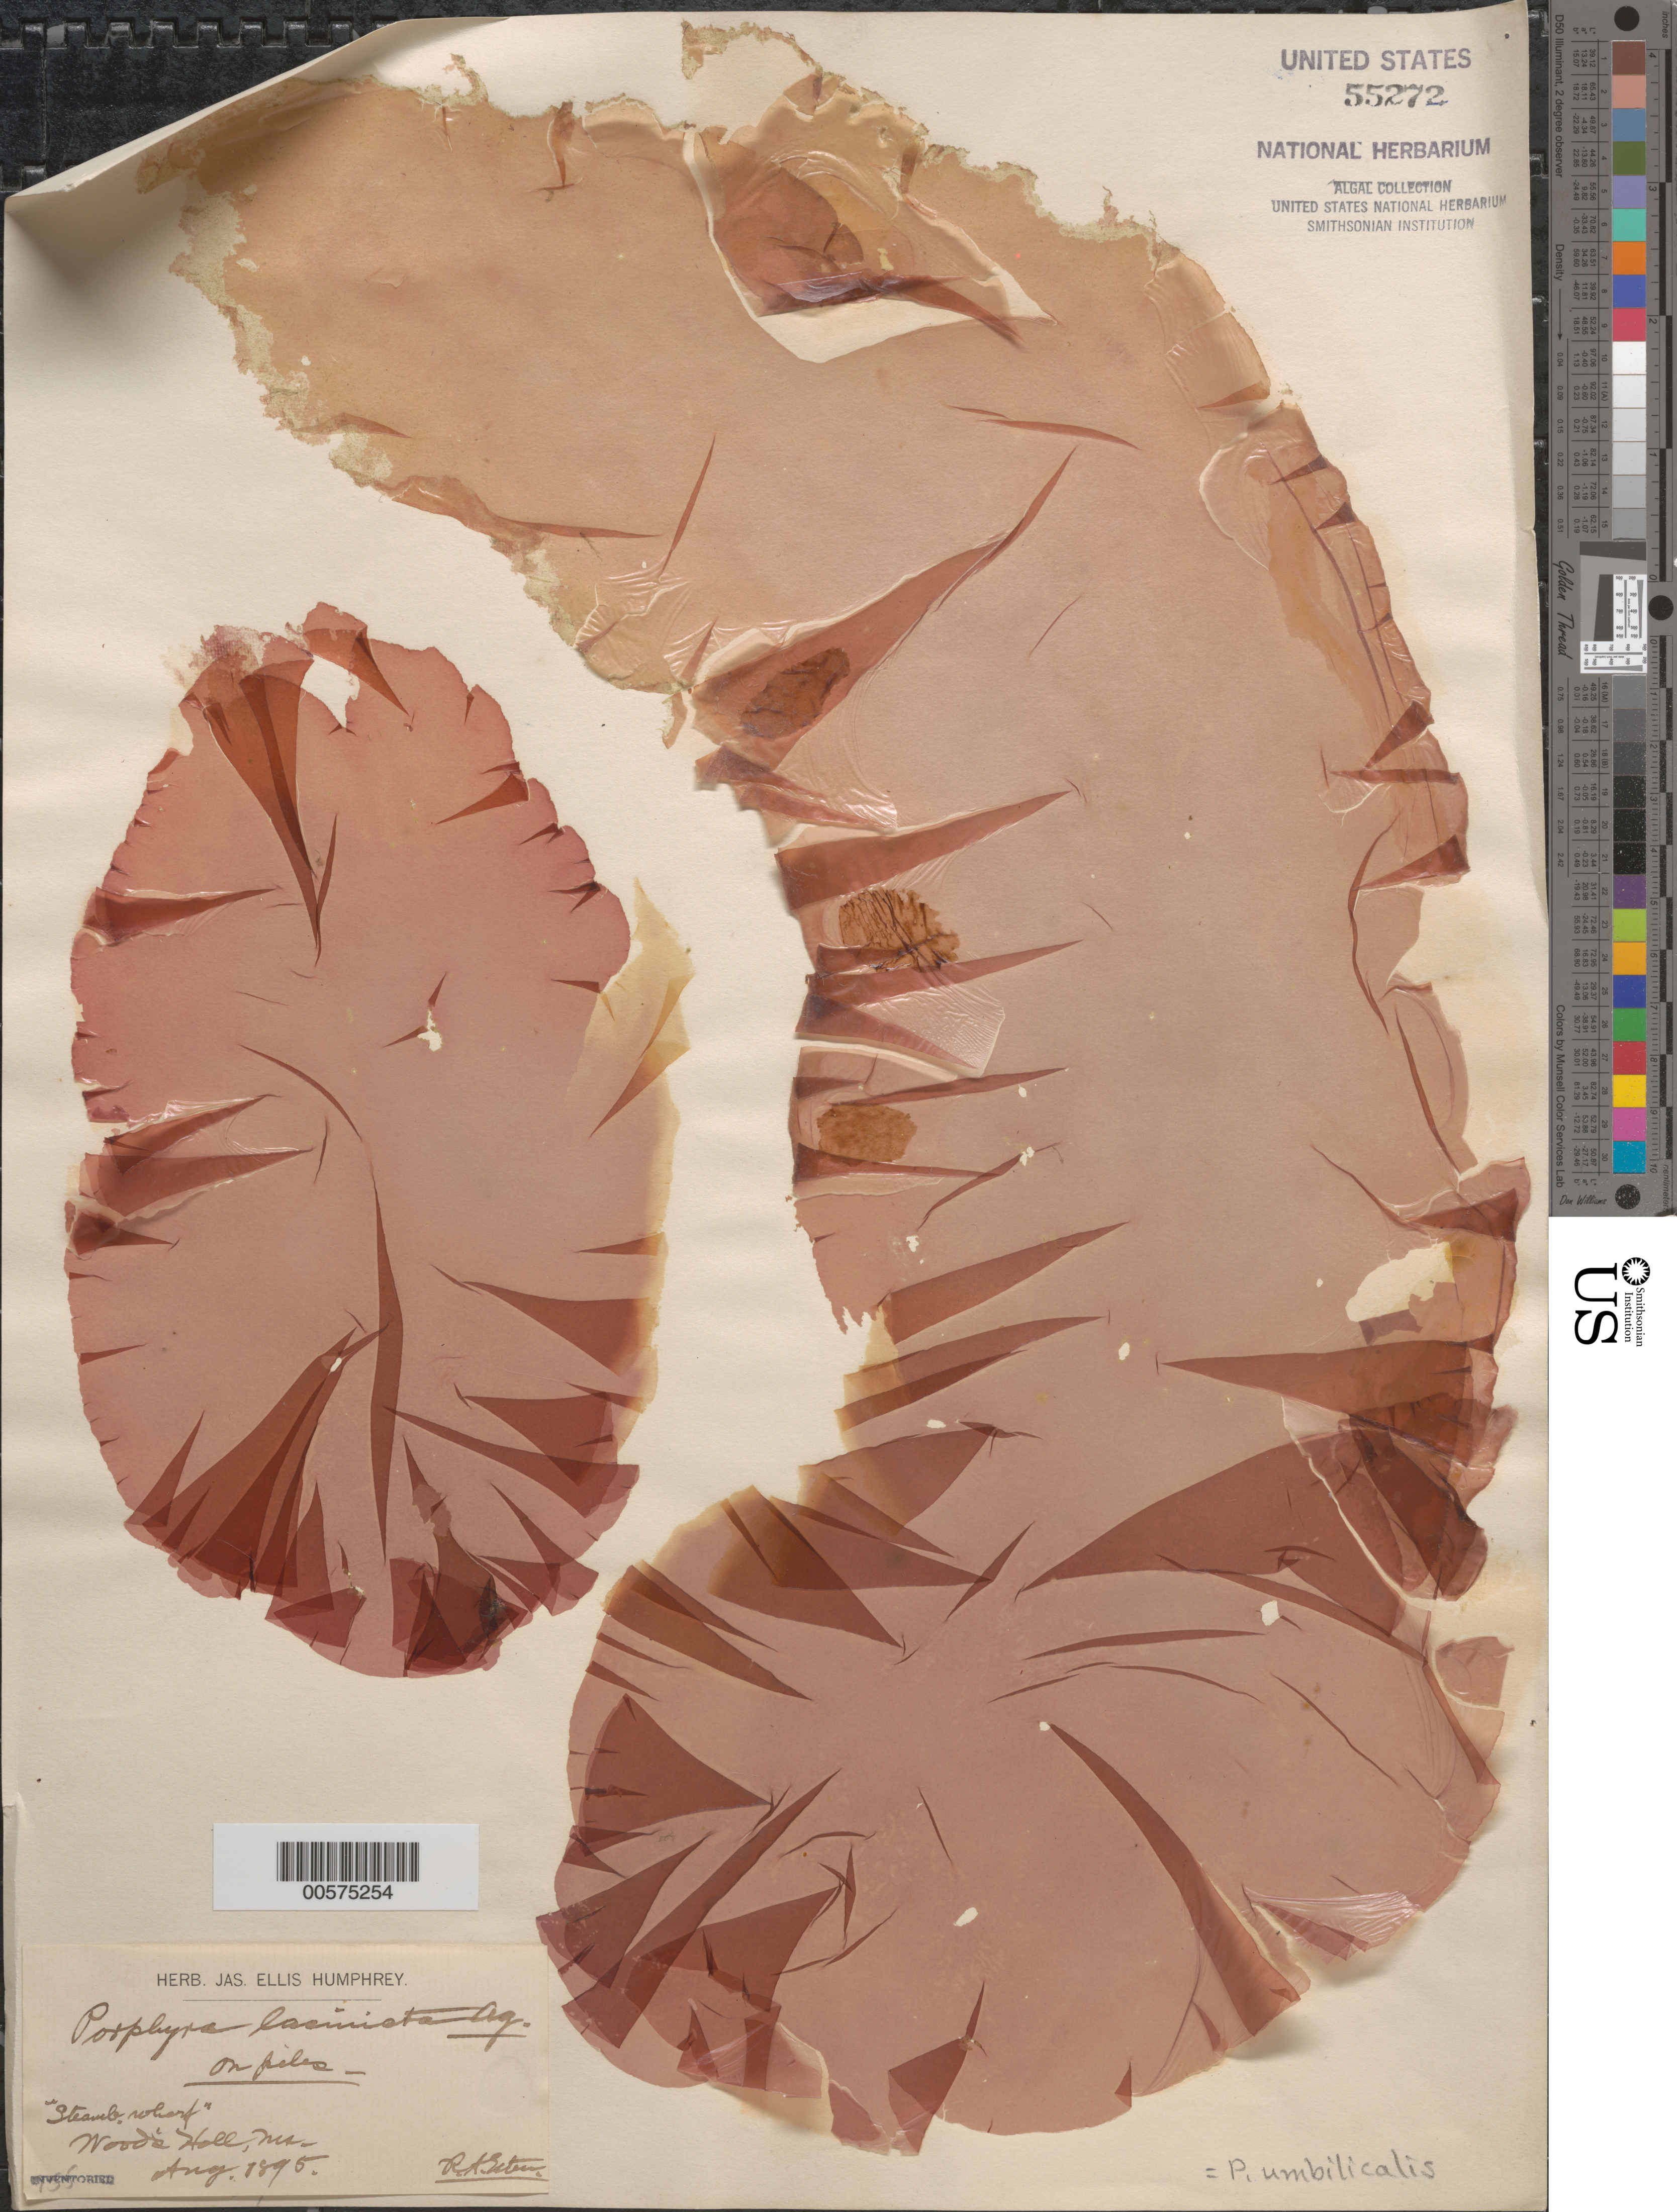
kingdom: Plantae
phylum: Rhodophyta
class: Bangiophyceae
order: Bangiales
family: Bangiaceae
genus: Porphyra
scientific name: Porphyra umbilicalis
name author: Kütz.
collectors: R. Esten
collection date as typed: Aug 1895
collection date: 1895-08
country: United States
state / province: Massachusetts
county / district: Barnstable County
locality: Woods Hole (Wood's Holl), Steamboat Wharf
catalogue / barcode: US 55272